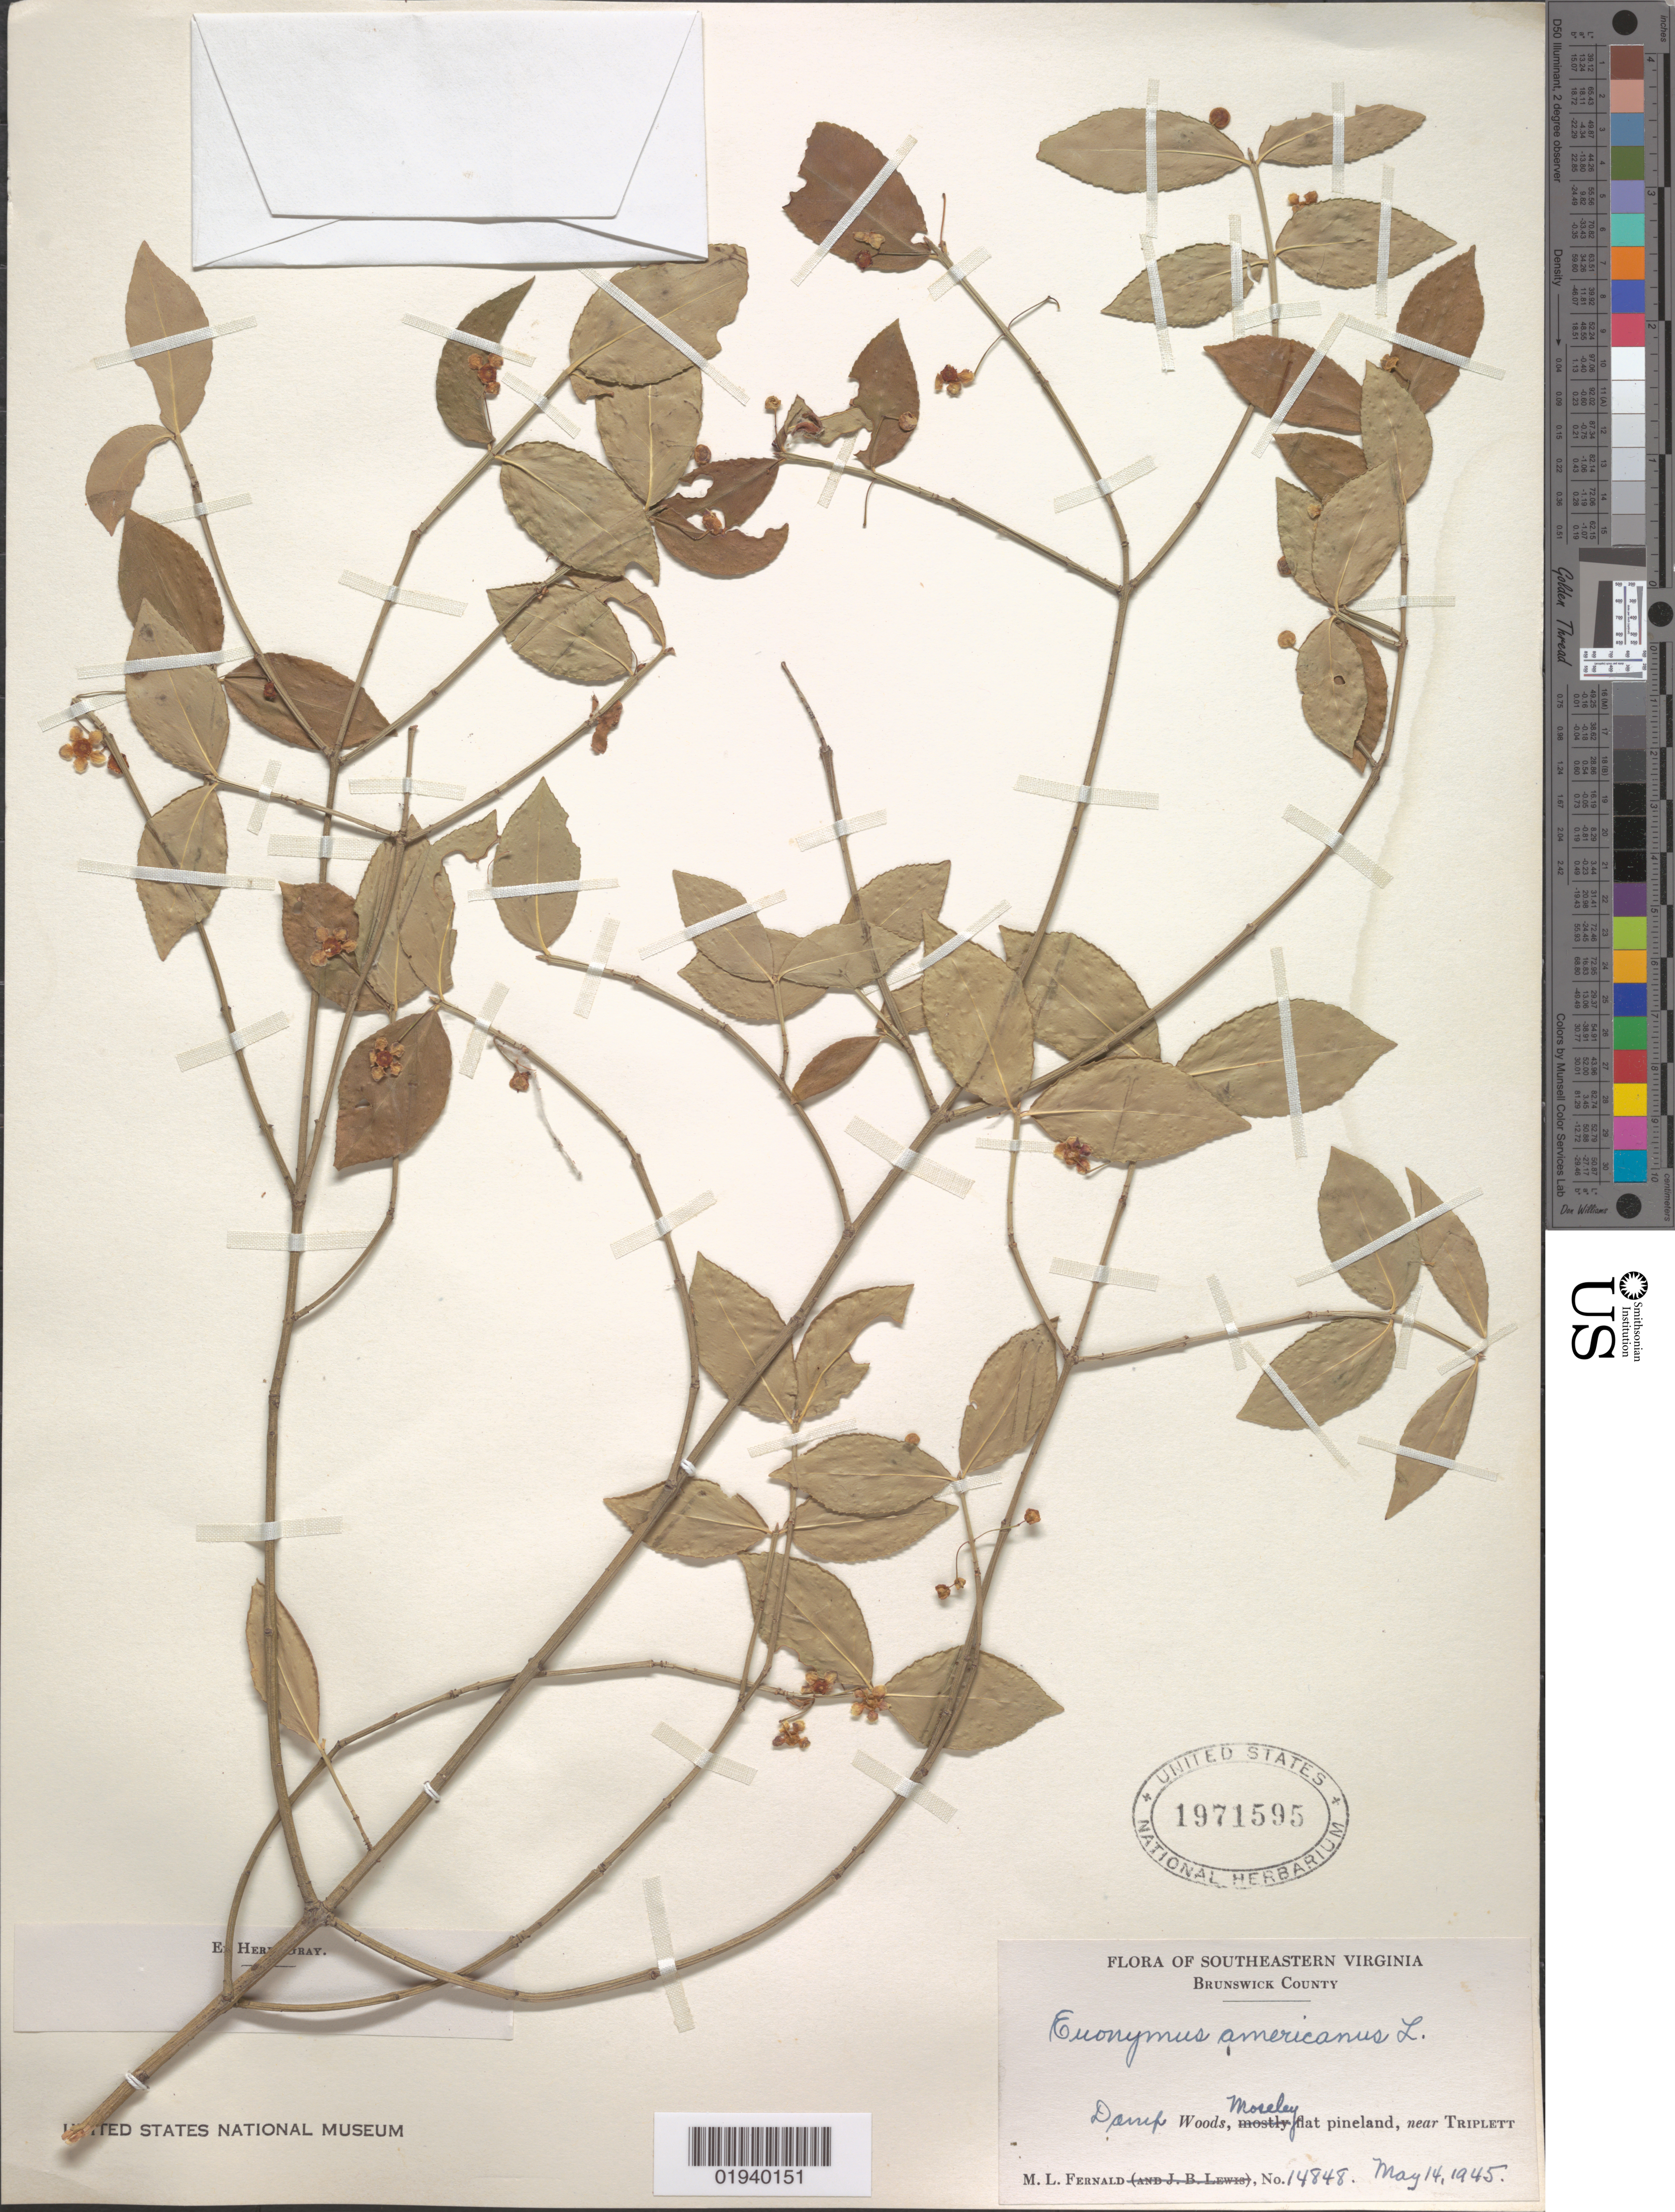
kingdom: Plantae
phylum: Tracheophyta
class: Magnoliopsida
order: Celastrales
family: Celastraceae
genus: Euonymus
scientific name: Euonymus americanus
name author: L.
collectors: M. L. Fernald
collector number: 14848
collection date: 1945-05-14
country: United States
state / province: Virginia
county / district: Brunswick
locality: Triplett, near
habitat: Damp woods, mostly flat pineland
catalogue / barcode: US 1971595